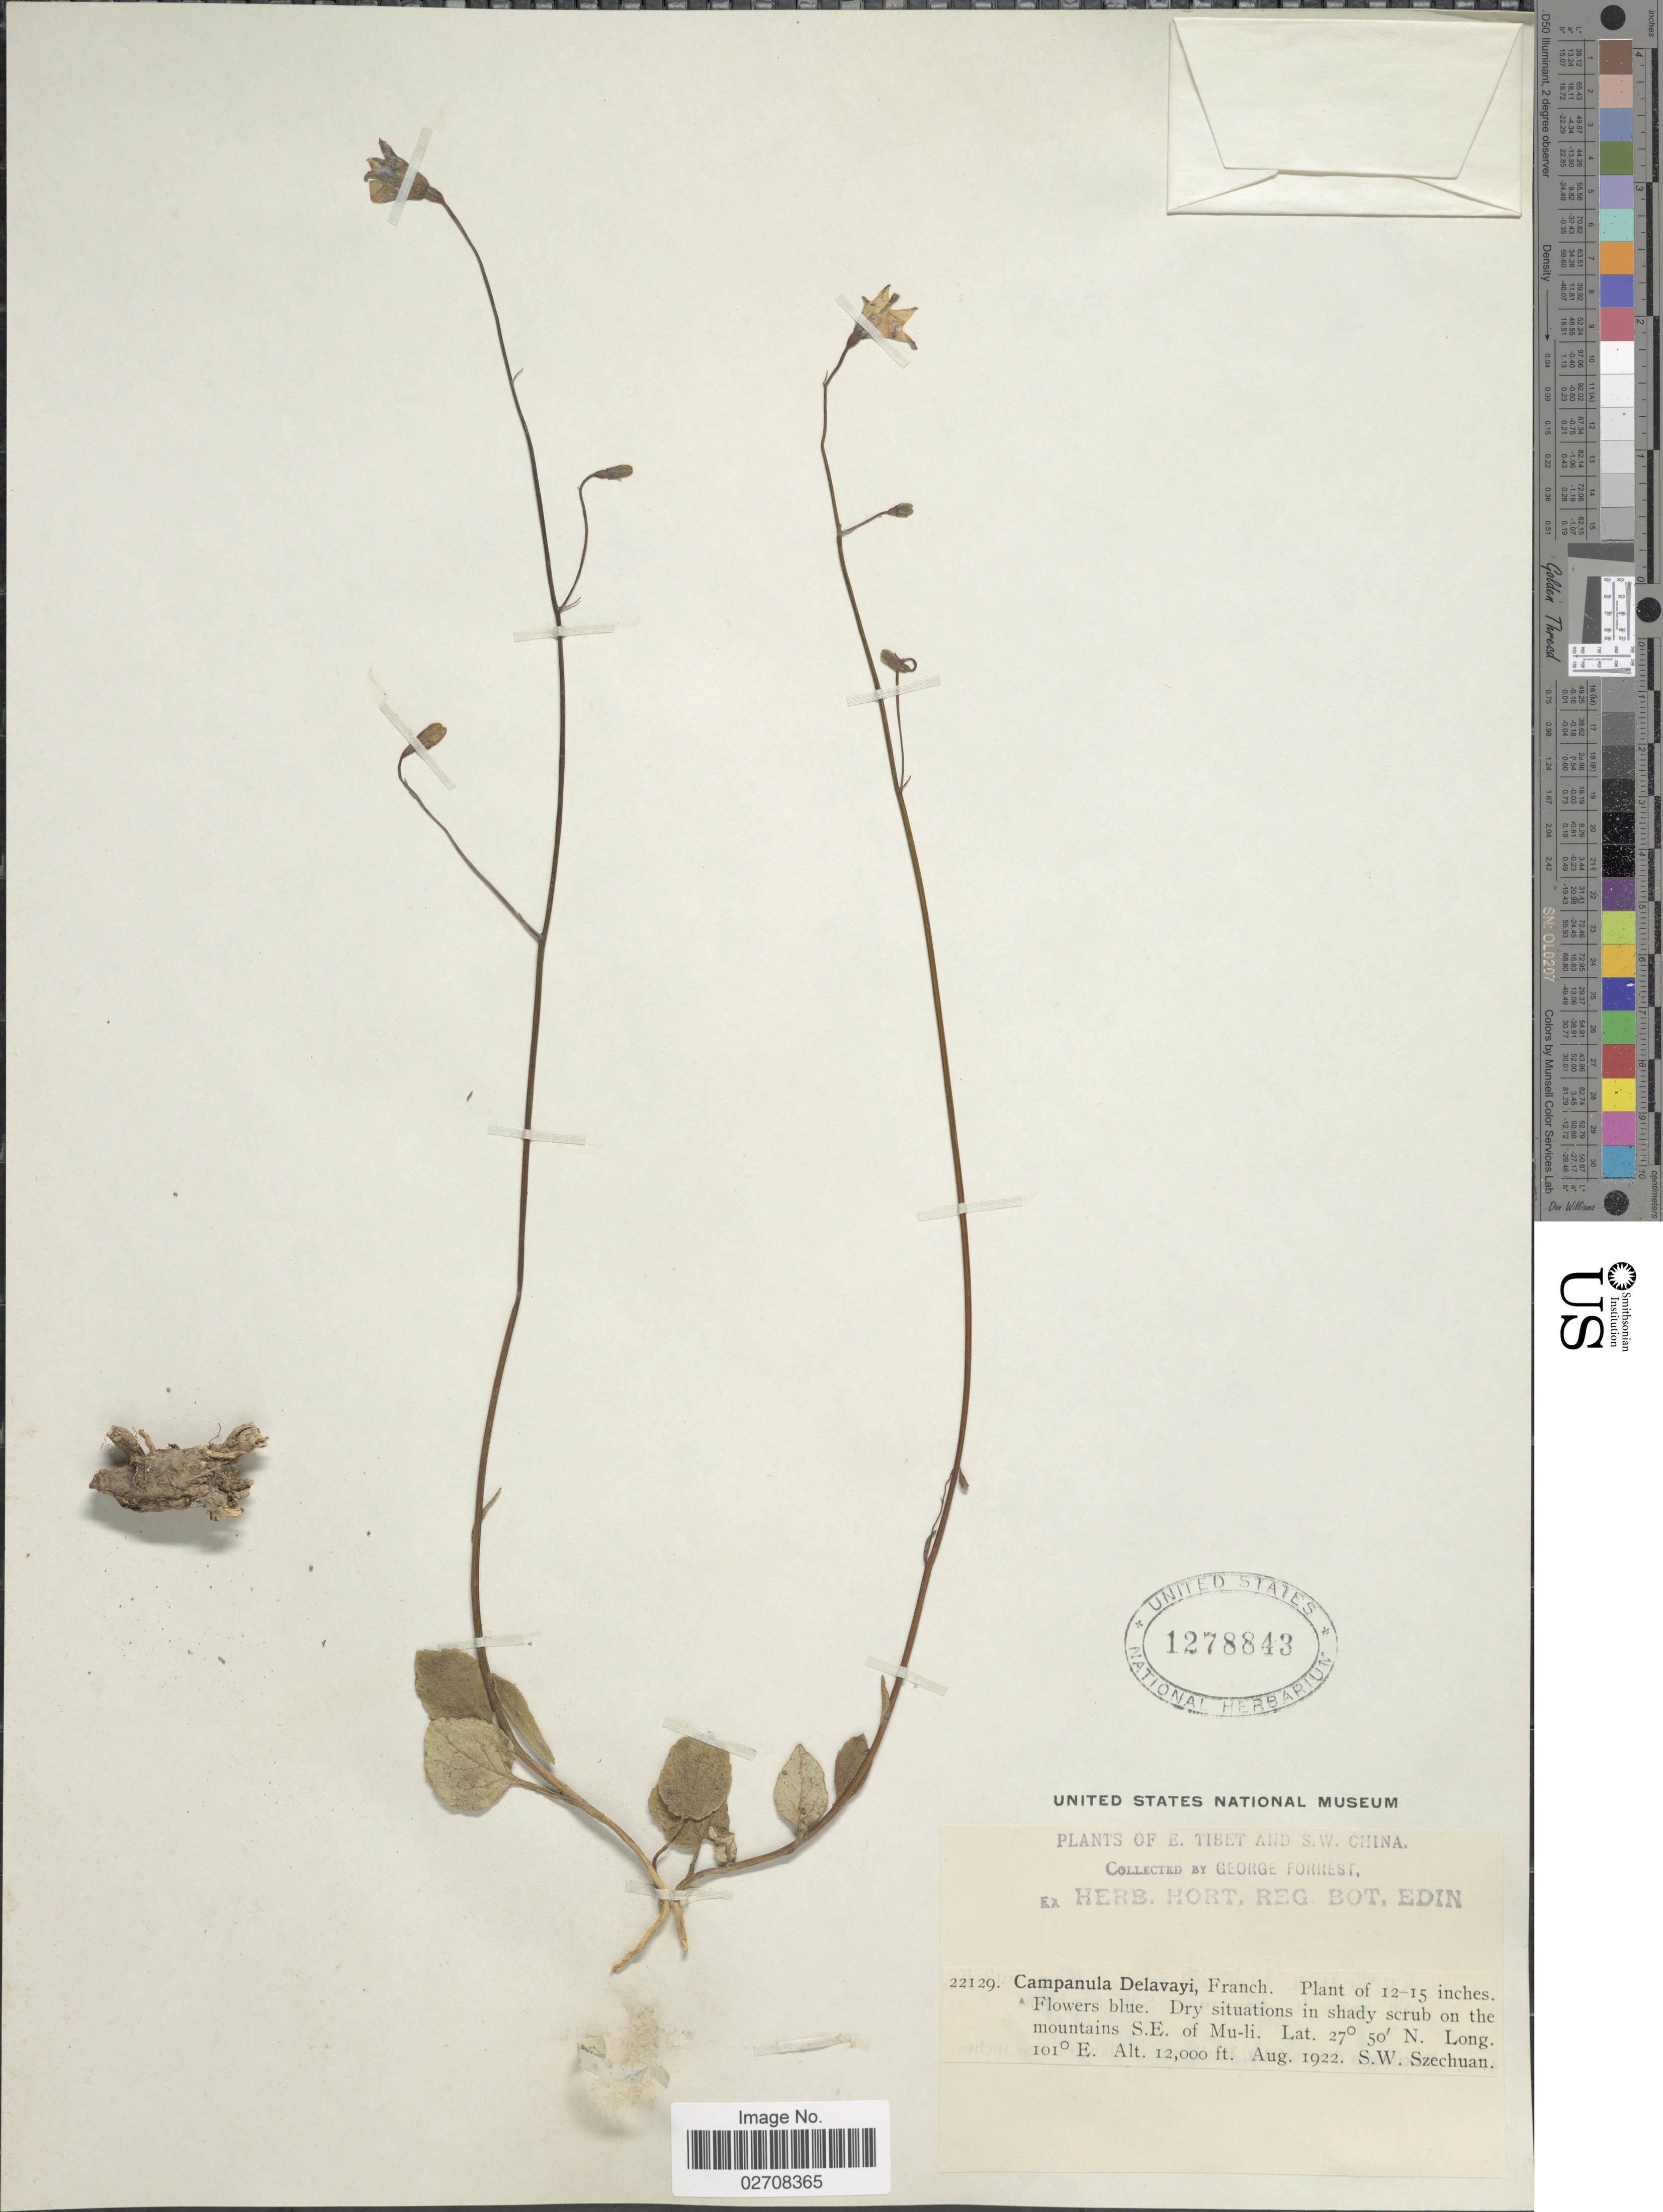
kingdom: Plantae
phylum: Tracheophyta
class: Magnoliopsida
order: Asterales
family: Campanulaceae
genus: Campanula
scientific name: Campanula delavayi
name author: Franch.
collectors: G. Forrest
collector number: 22129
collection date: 1922-08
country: China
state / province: Sichuan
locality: E. Tibet and S.W. China. On the mountains S.E. of Mu-li. S.W.Szechuan.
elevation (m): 3658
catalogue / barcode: US 1278843